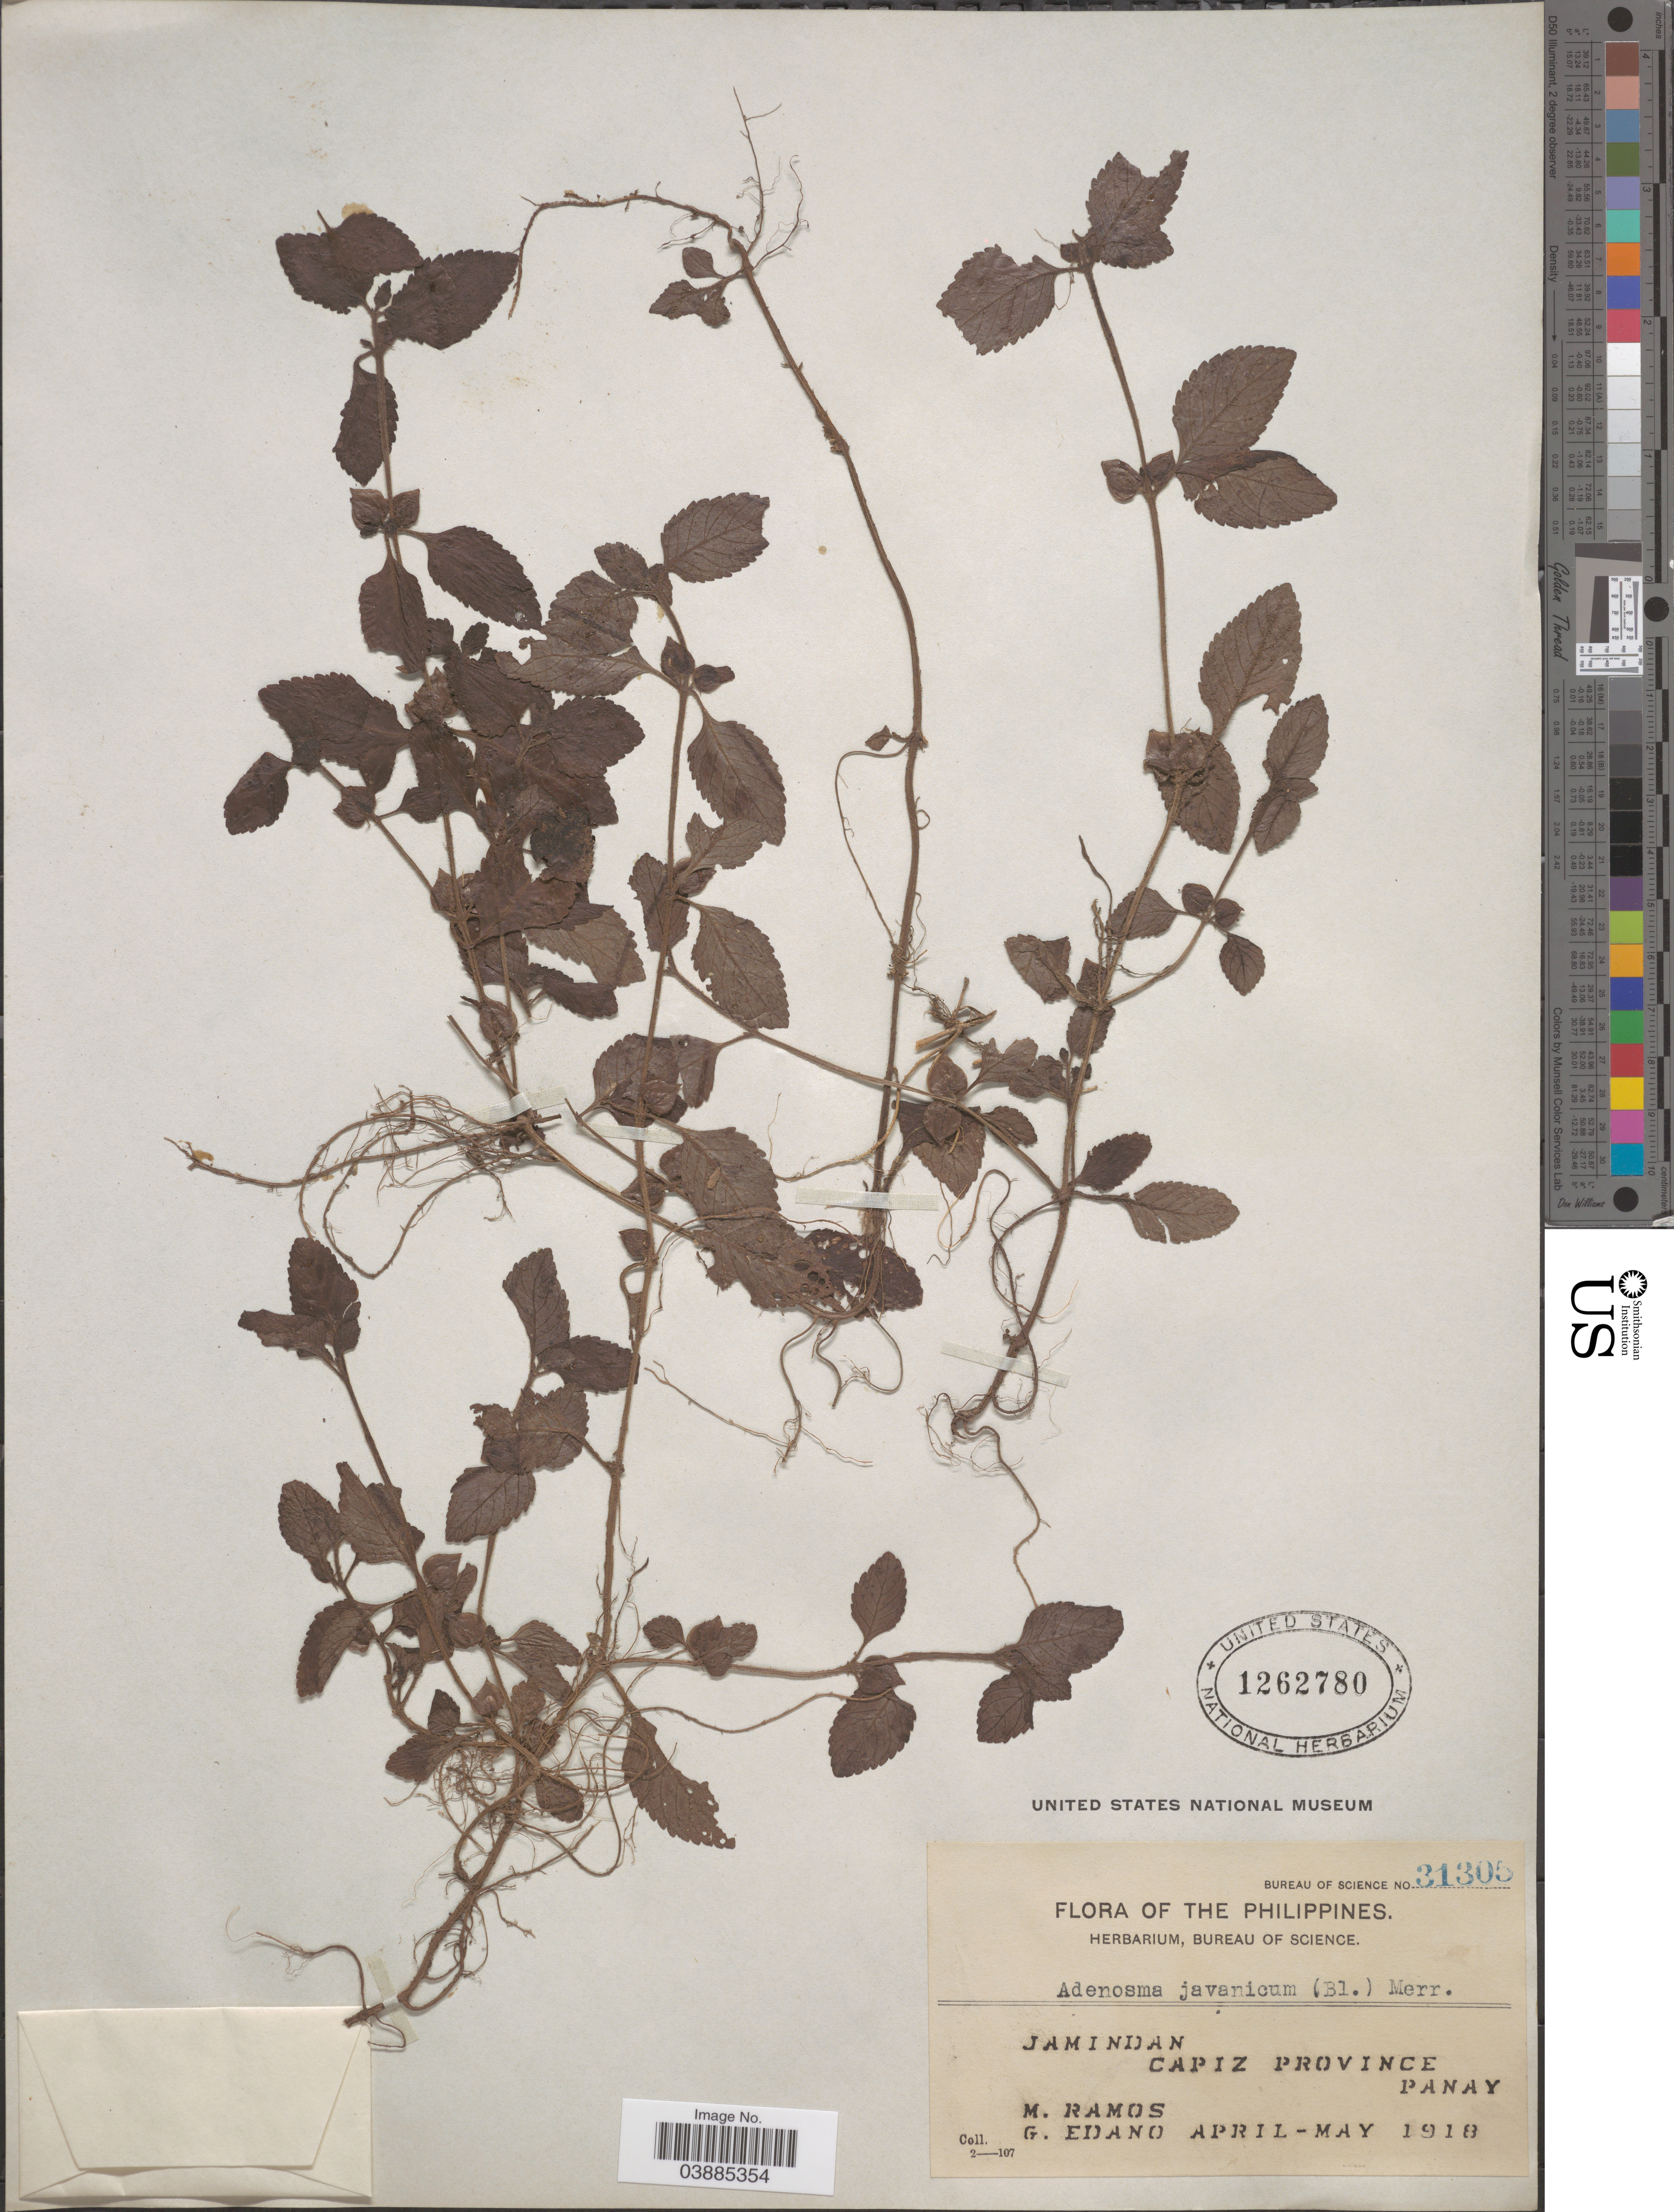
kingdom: Plantae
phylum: Tracheophyta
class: Magnoliopsida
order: Lamiales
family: Plantaginaceae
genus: Adenosma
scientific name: Adenosma javanicum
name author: (Blume) Koord.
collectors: M. Ramos & G. Edaño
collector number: Bureau of Science 31305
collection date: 1918-04/1918-05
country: Philippines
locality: Jamindan, Capiz Province. Panay.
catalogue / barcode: US 1262780